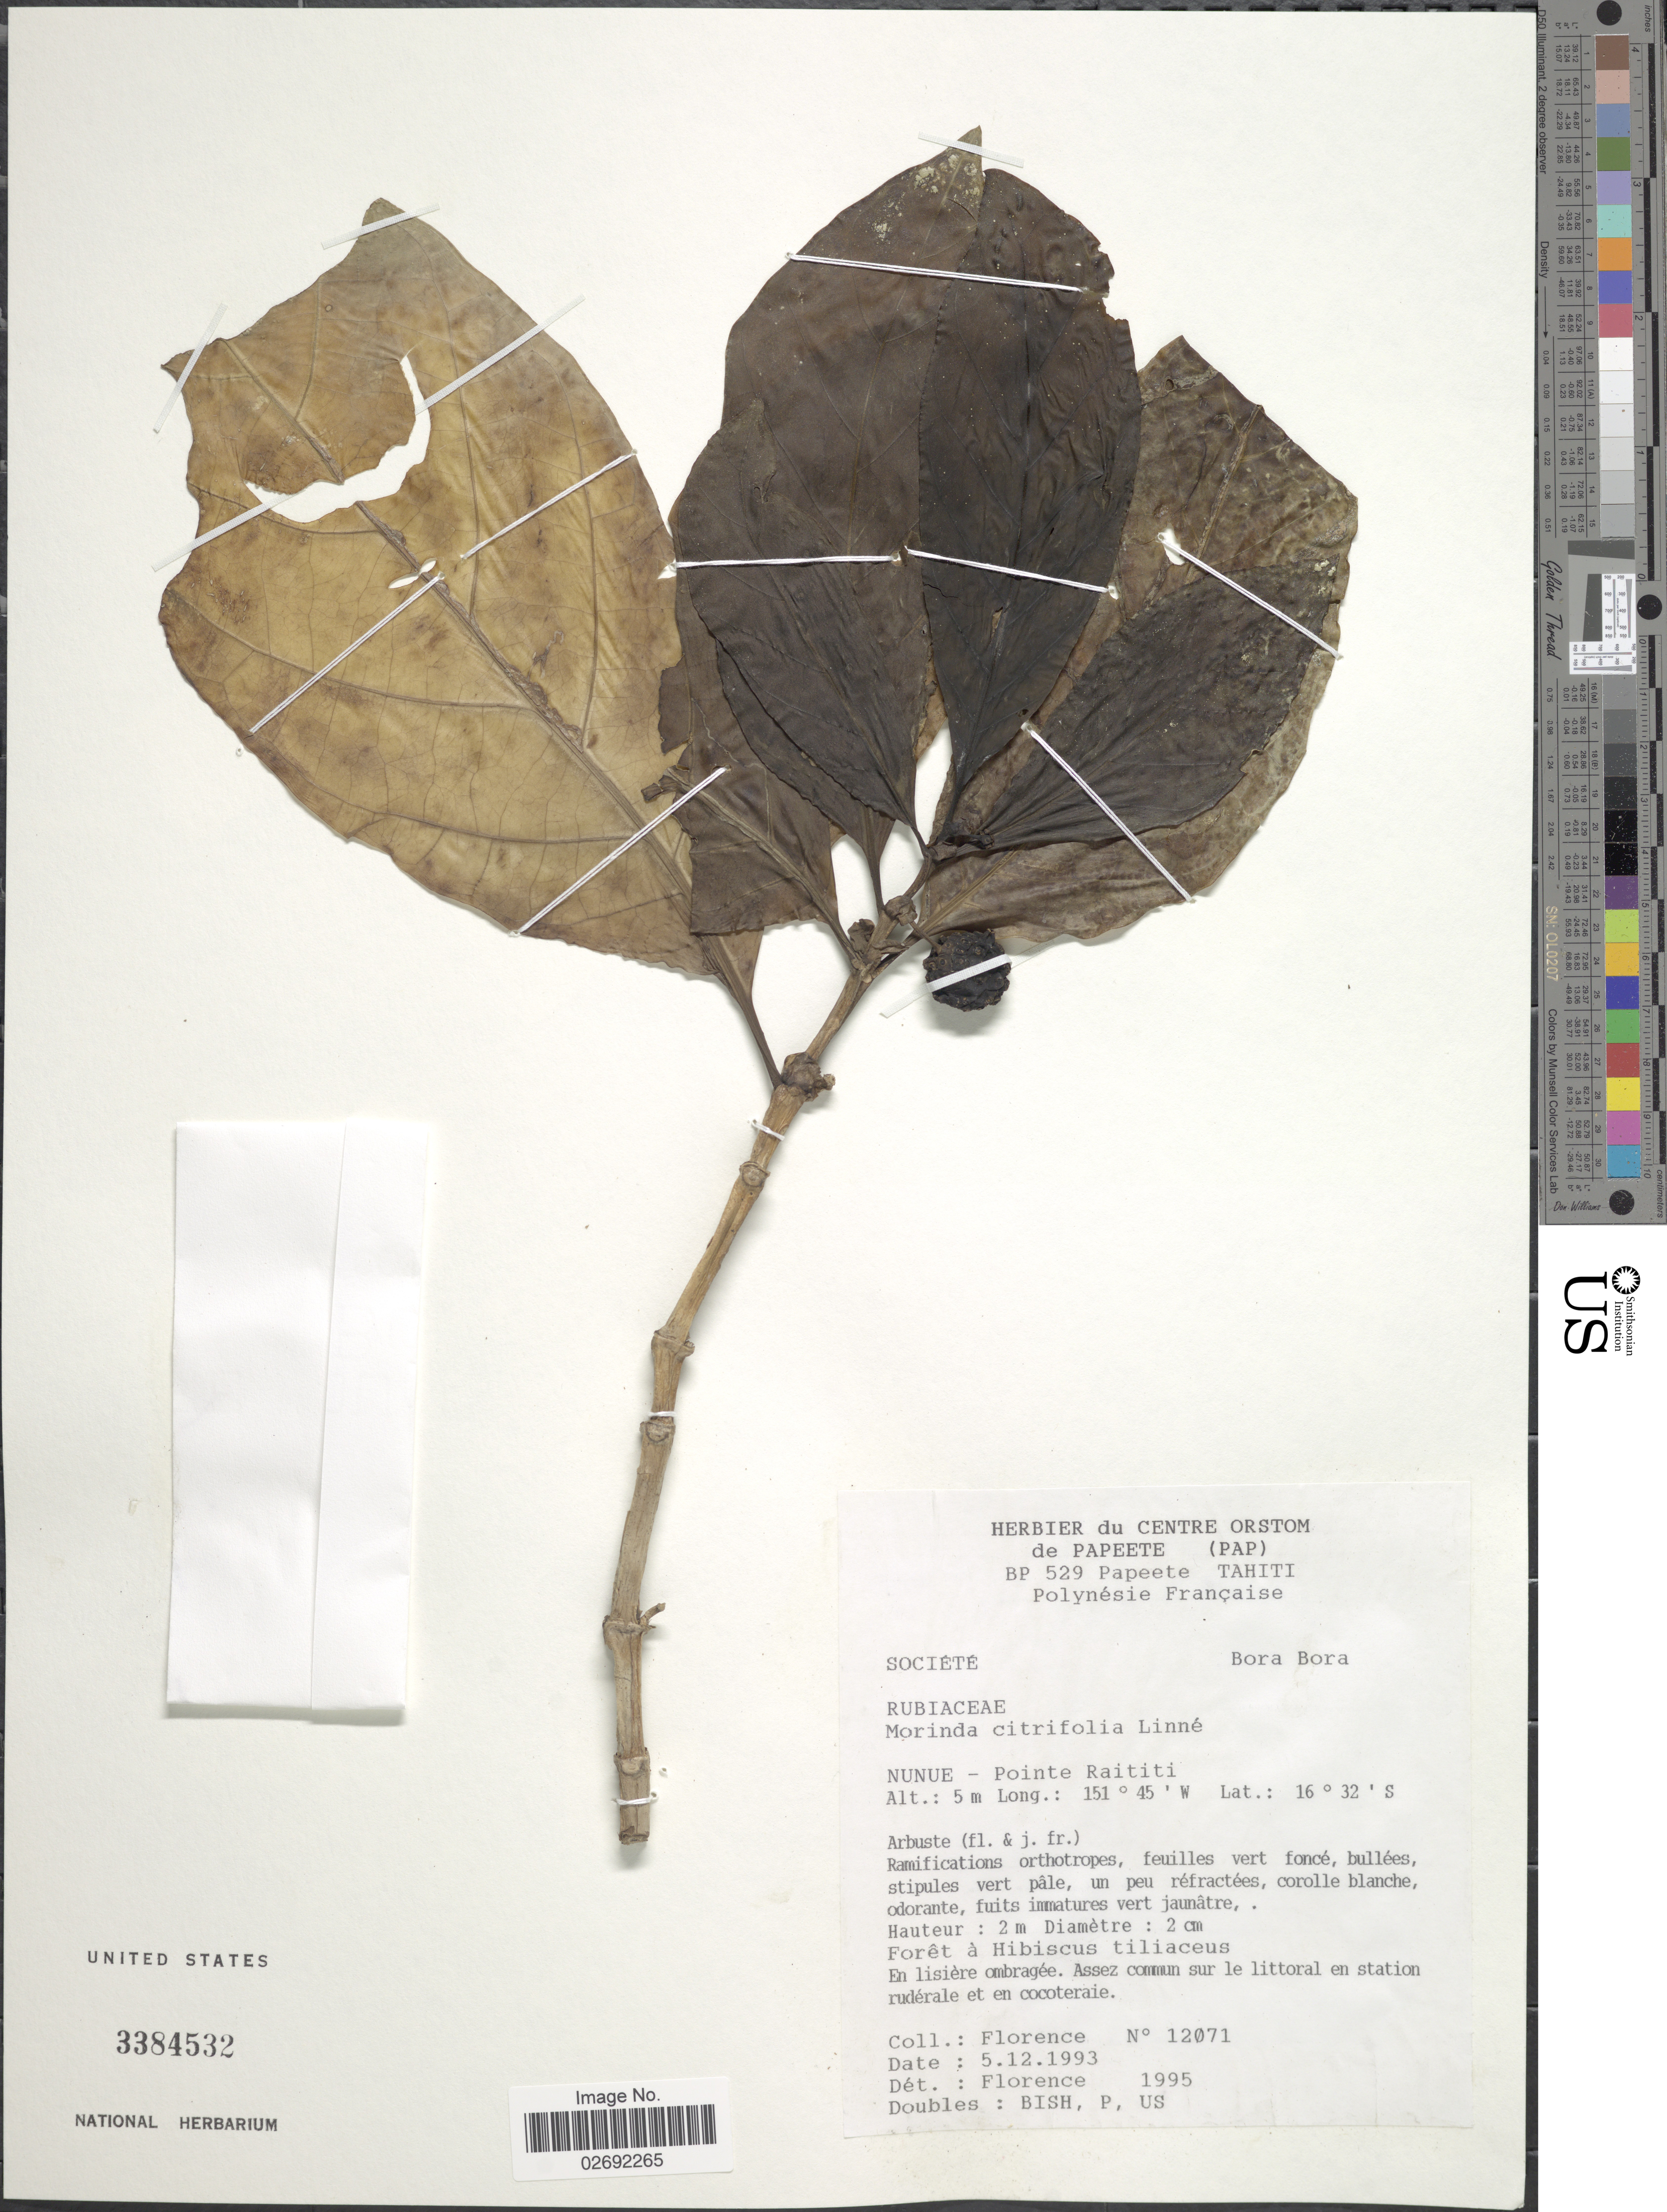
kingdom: Plantae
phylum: Tracheophyta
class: Magnoliopsida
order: Gentianales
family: Rubiaceae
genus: Morinda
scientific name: Morinda citrifolia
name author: L.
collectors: -. Florence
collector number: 12071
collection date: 1993-12-05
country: French Polynesia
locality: Nunue - Pointe Raitite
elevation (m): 5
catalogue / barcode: US 3384532